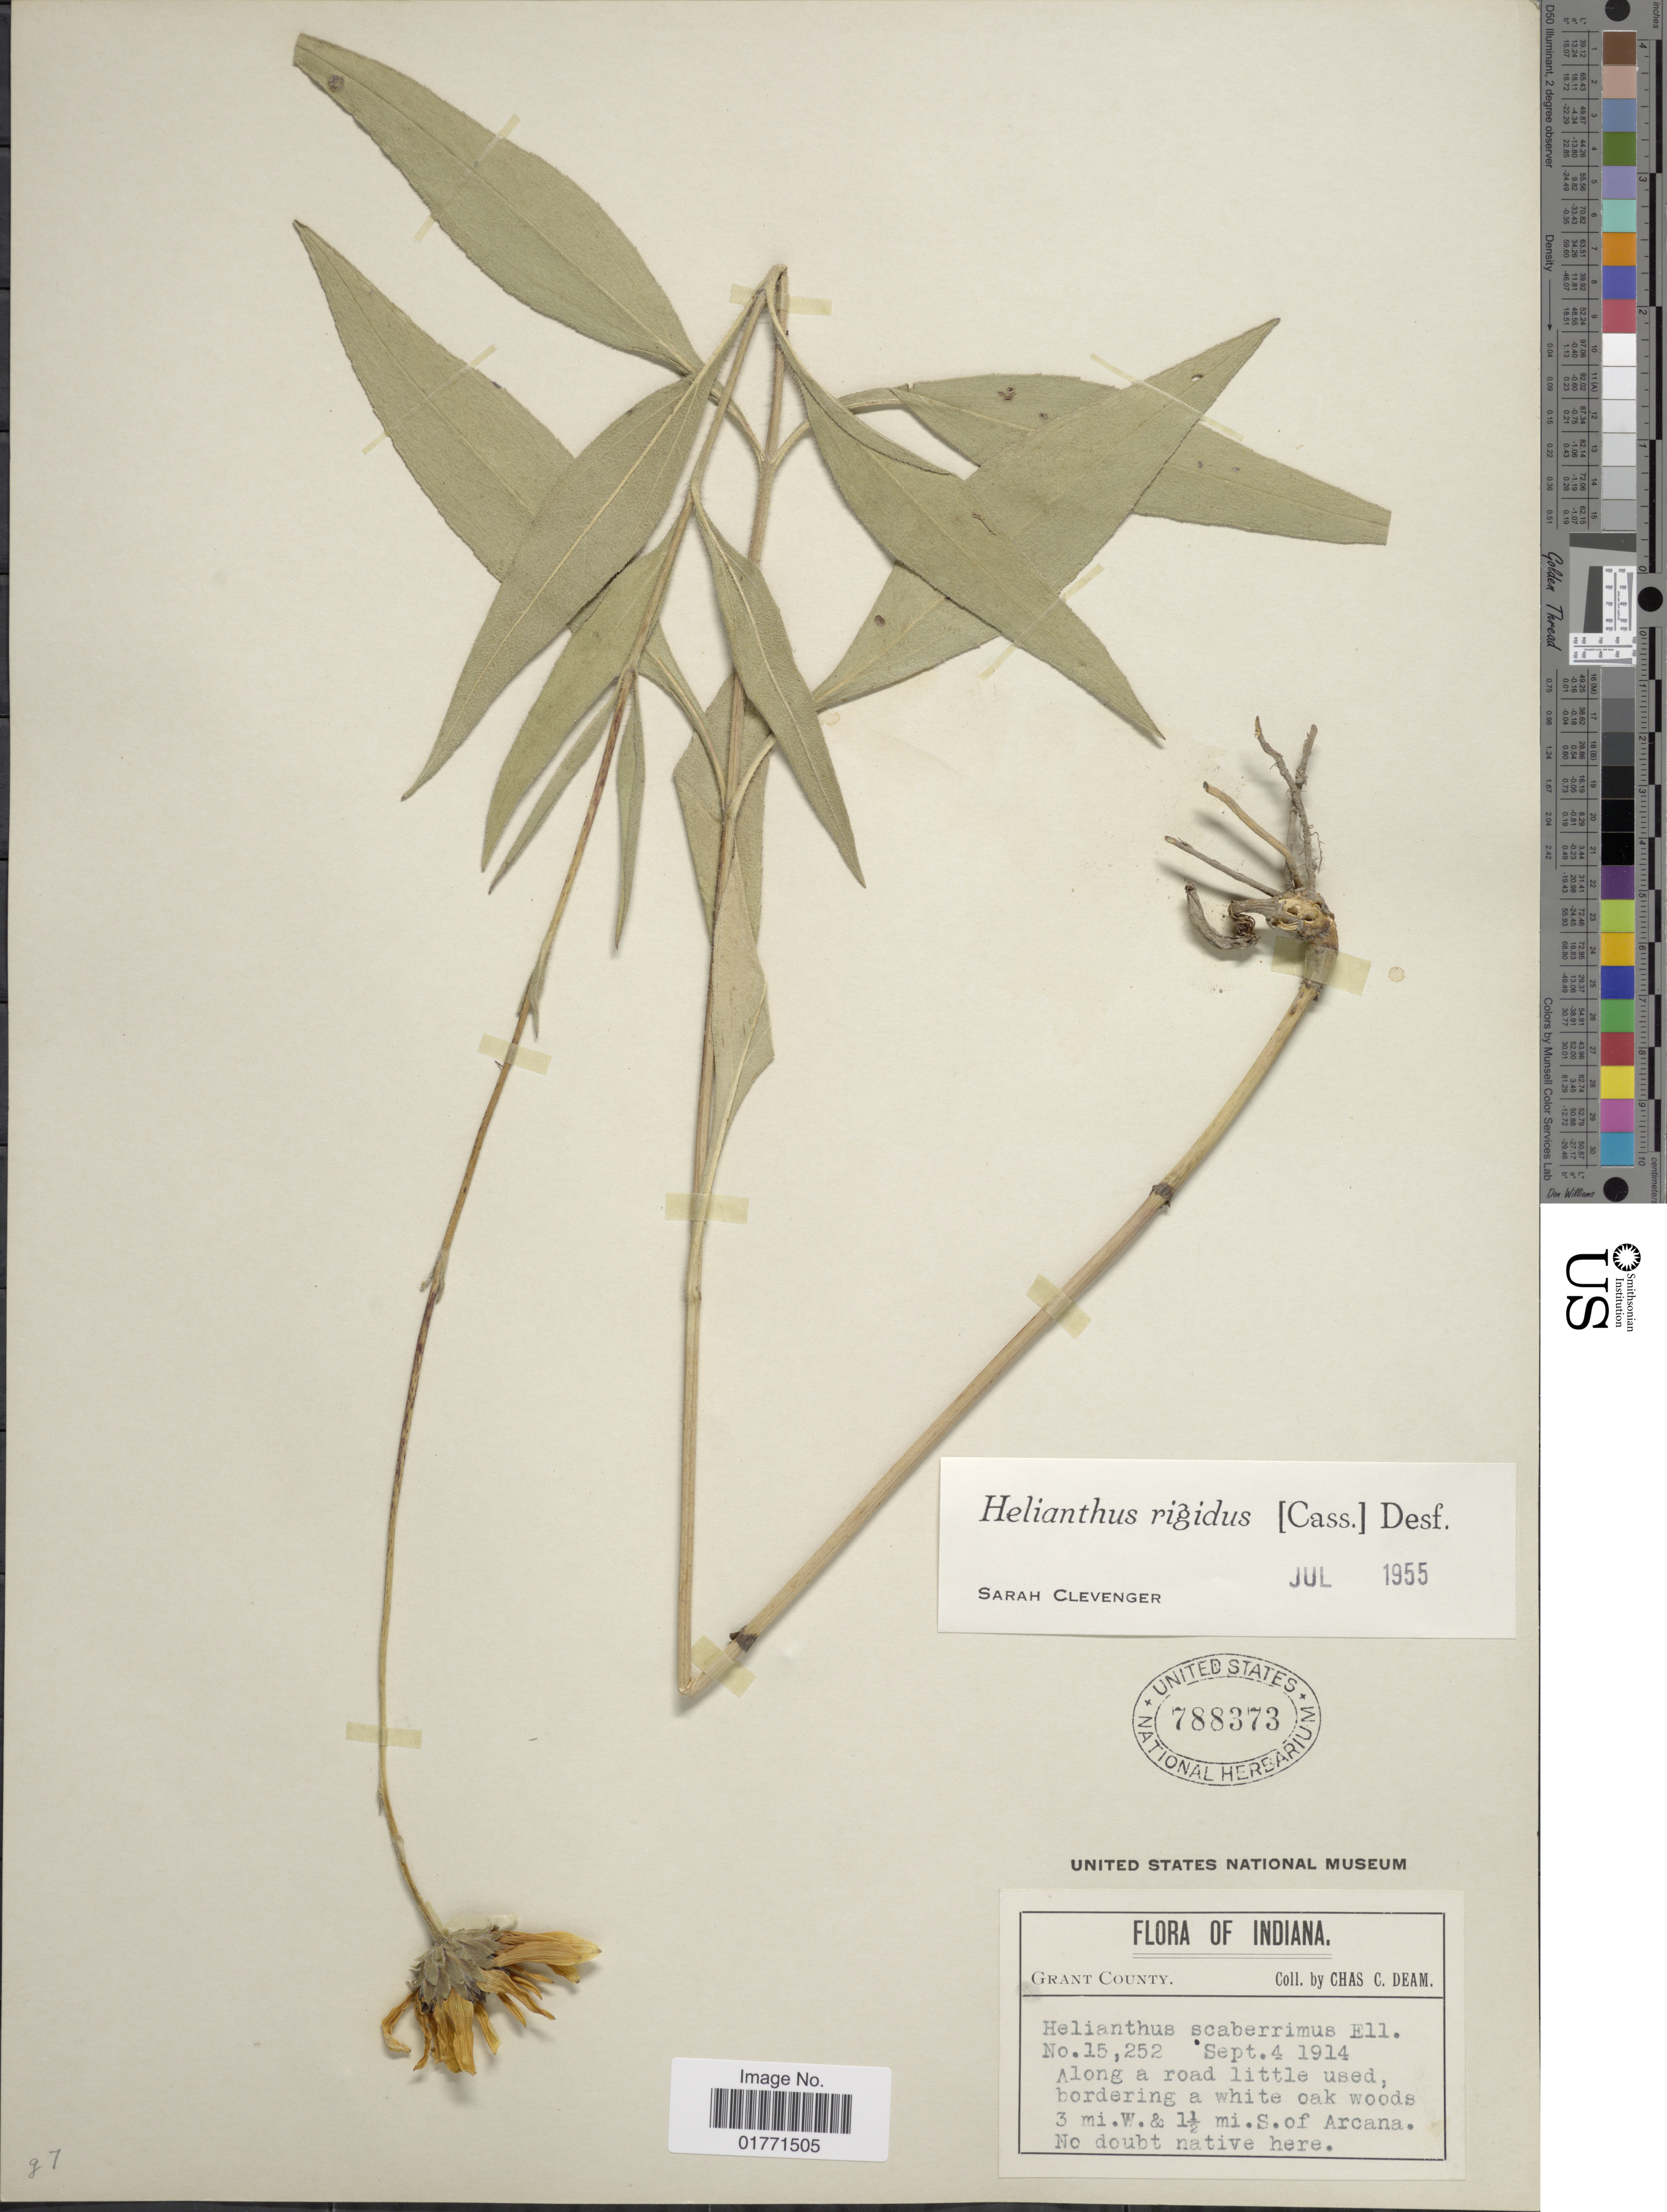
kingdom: Plantae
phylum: Tracheophyta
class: Magnoliopsida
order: Asterales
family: Asteraceae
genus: Helianthus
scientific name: Helianthus rigidus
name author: (Cass.) Desf.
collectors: C. C. Deam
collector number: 15252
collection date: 1914-09-04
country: United States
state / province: Indiana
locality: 3 mi. W. & 1½ mi. S of Arcana.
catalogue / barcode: US 788373